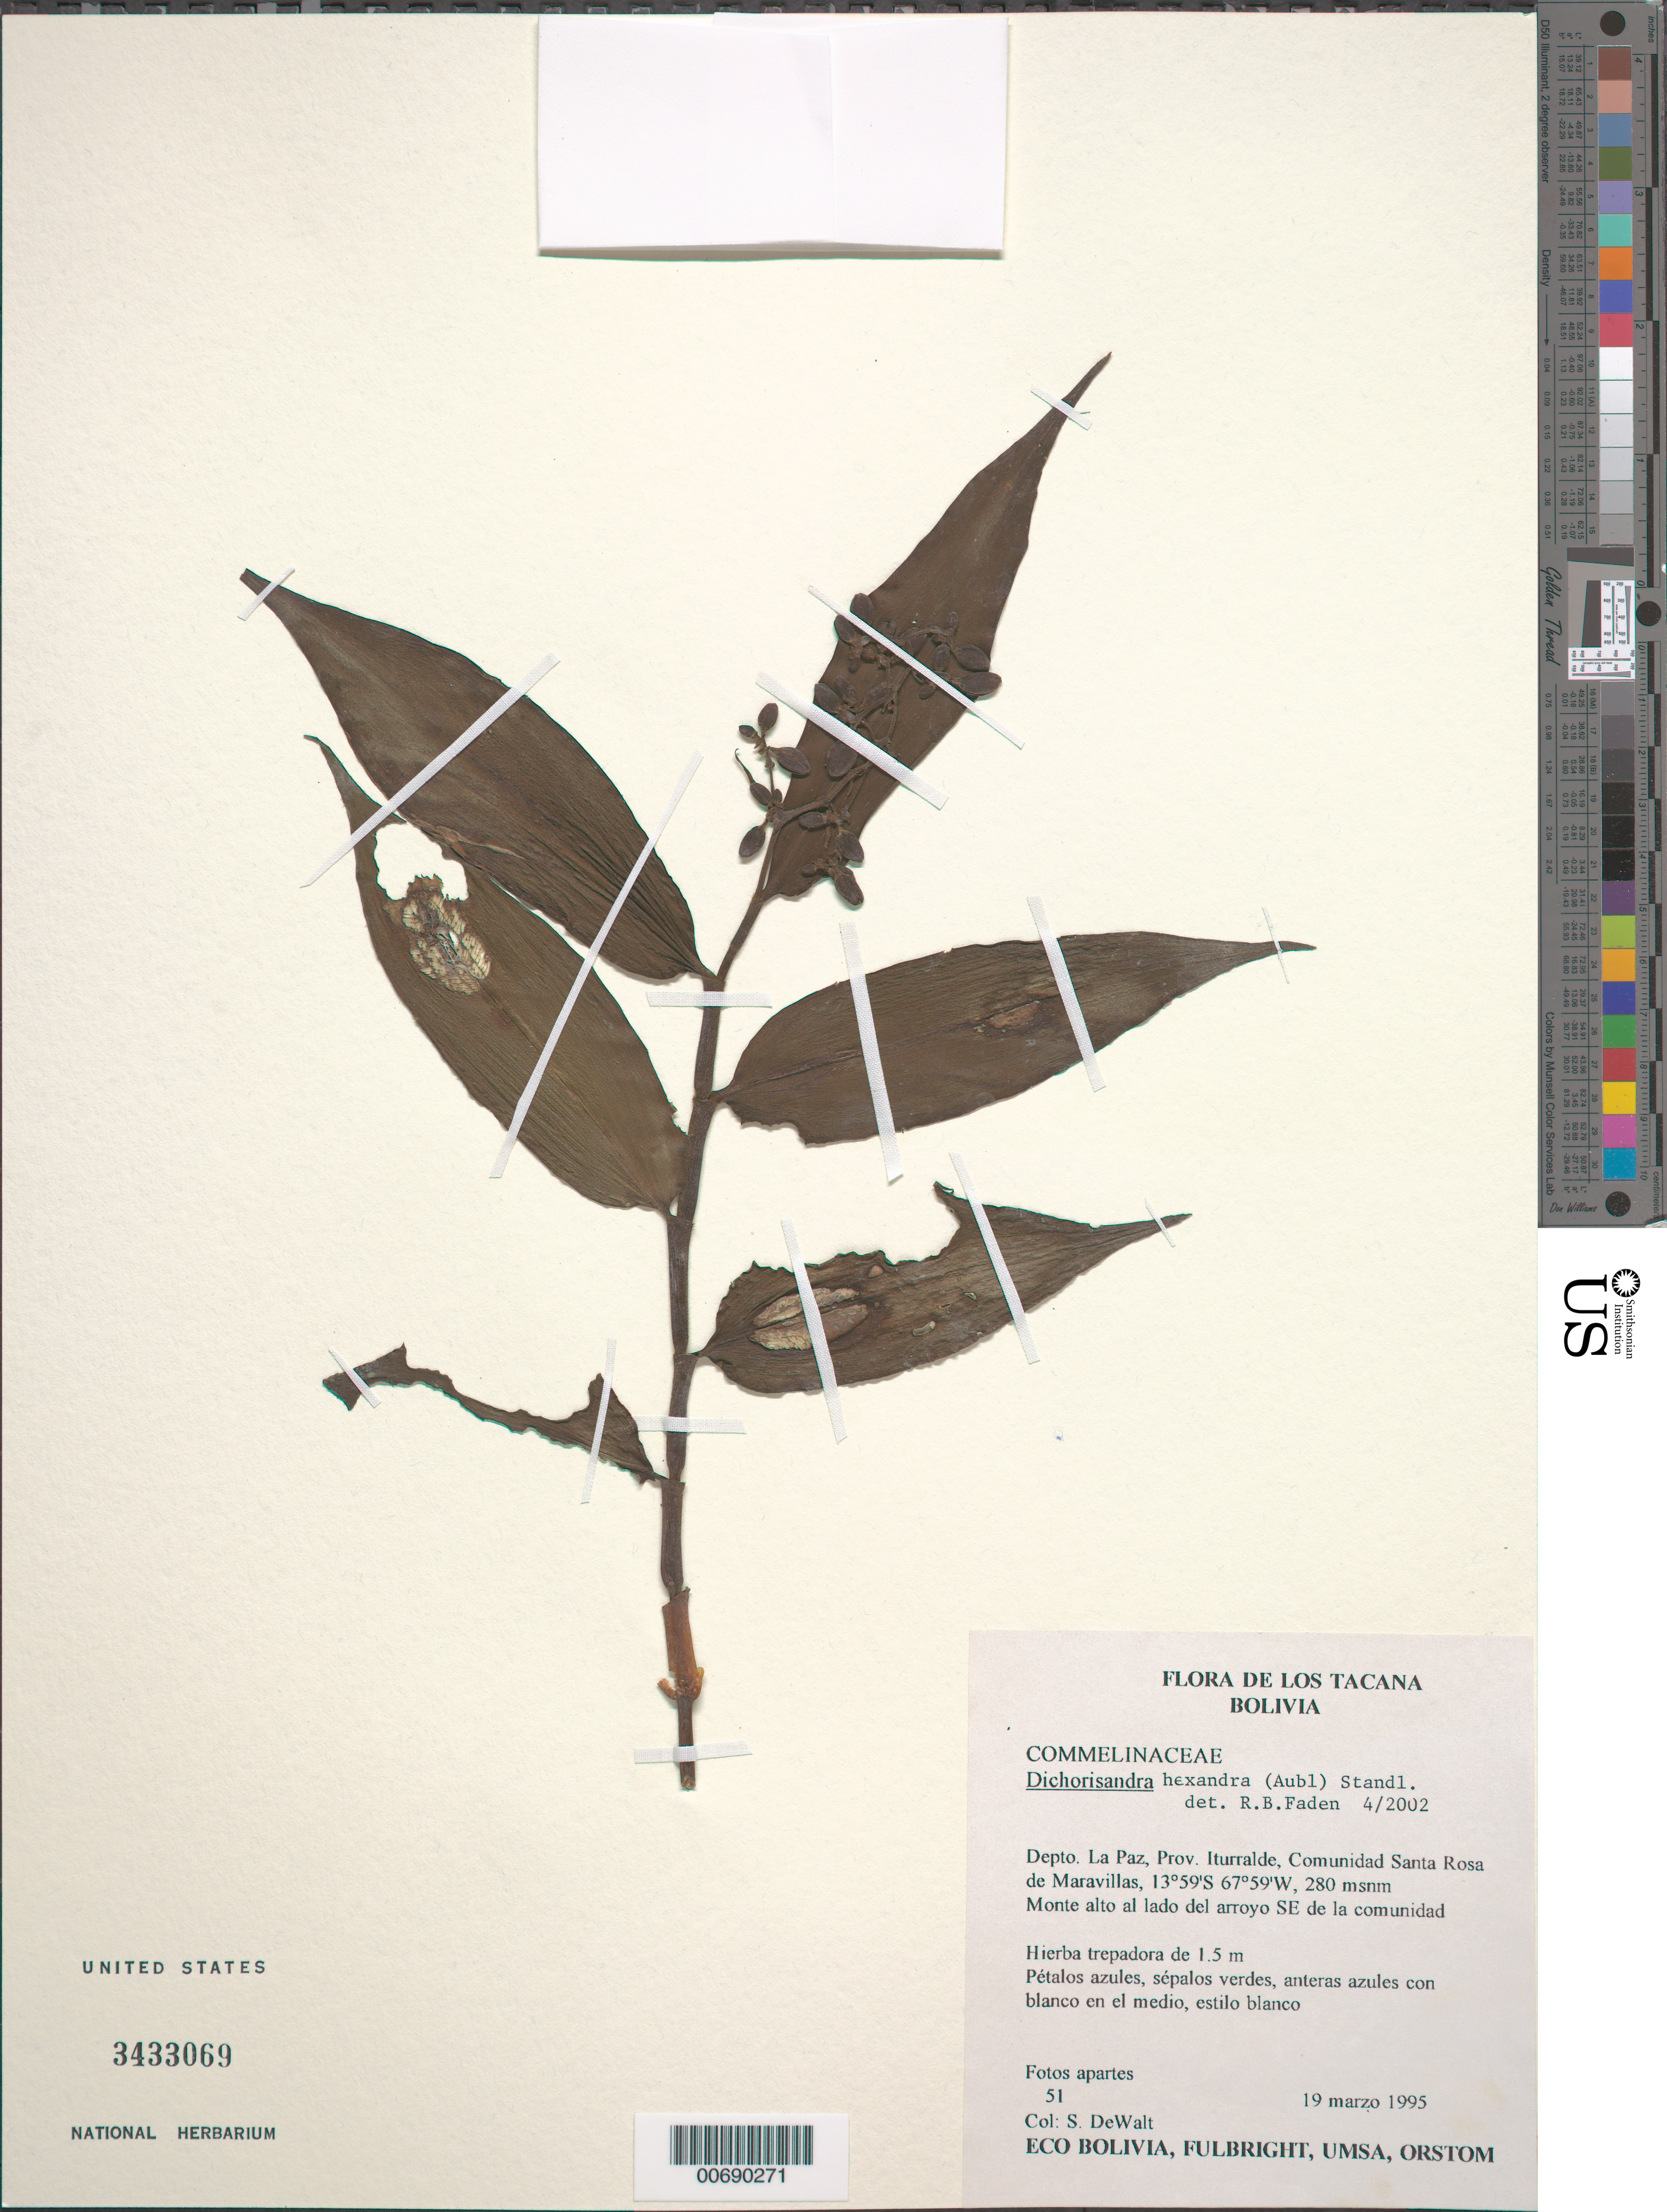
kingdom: Plantae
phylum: Tracheophyta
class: Liliopsida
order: Commelinales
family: Commelinaceae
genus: Dichorisandra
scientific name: Dichorisandra hexandra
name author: (Aubl.) Standl.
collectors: S. Dewalt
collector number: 51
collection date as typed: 10 Mar 1995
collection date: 1995-03-10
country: Bolivia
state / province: La Paz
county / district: Iturralde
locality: Comunidad Santa Rosa de Maravillas.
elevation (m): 280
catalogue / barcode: US 3433069